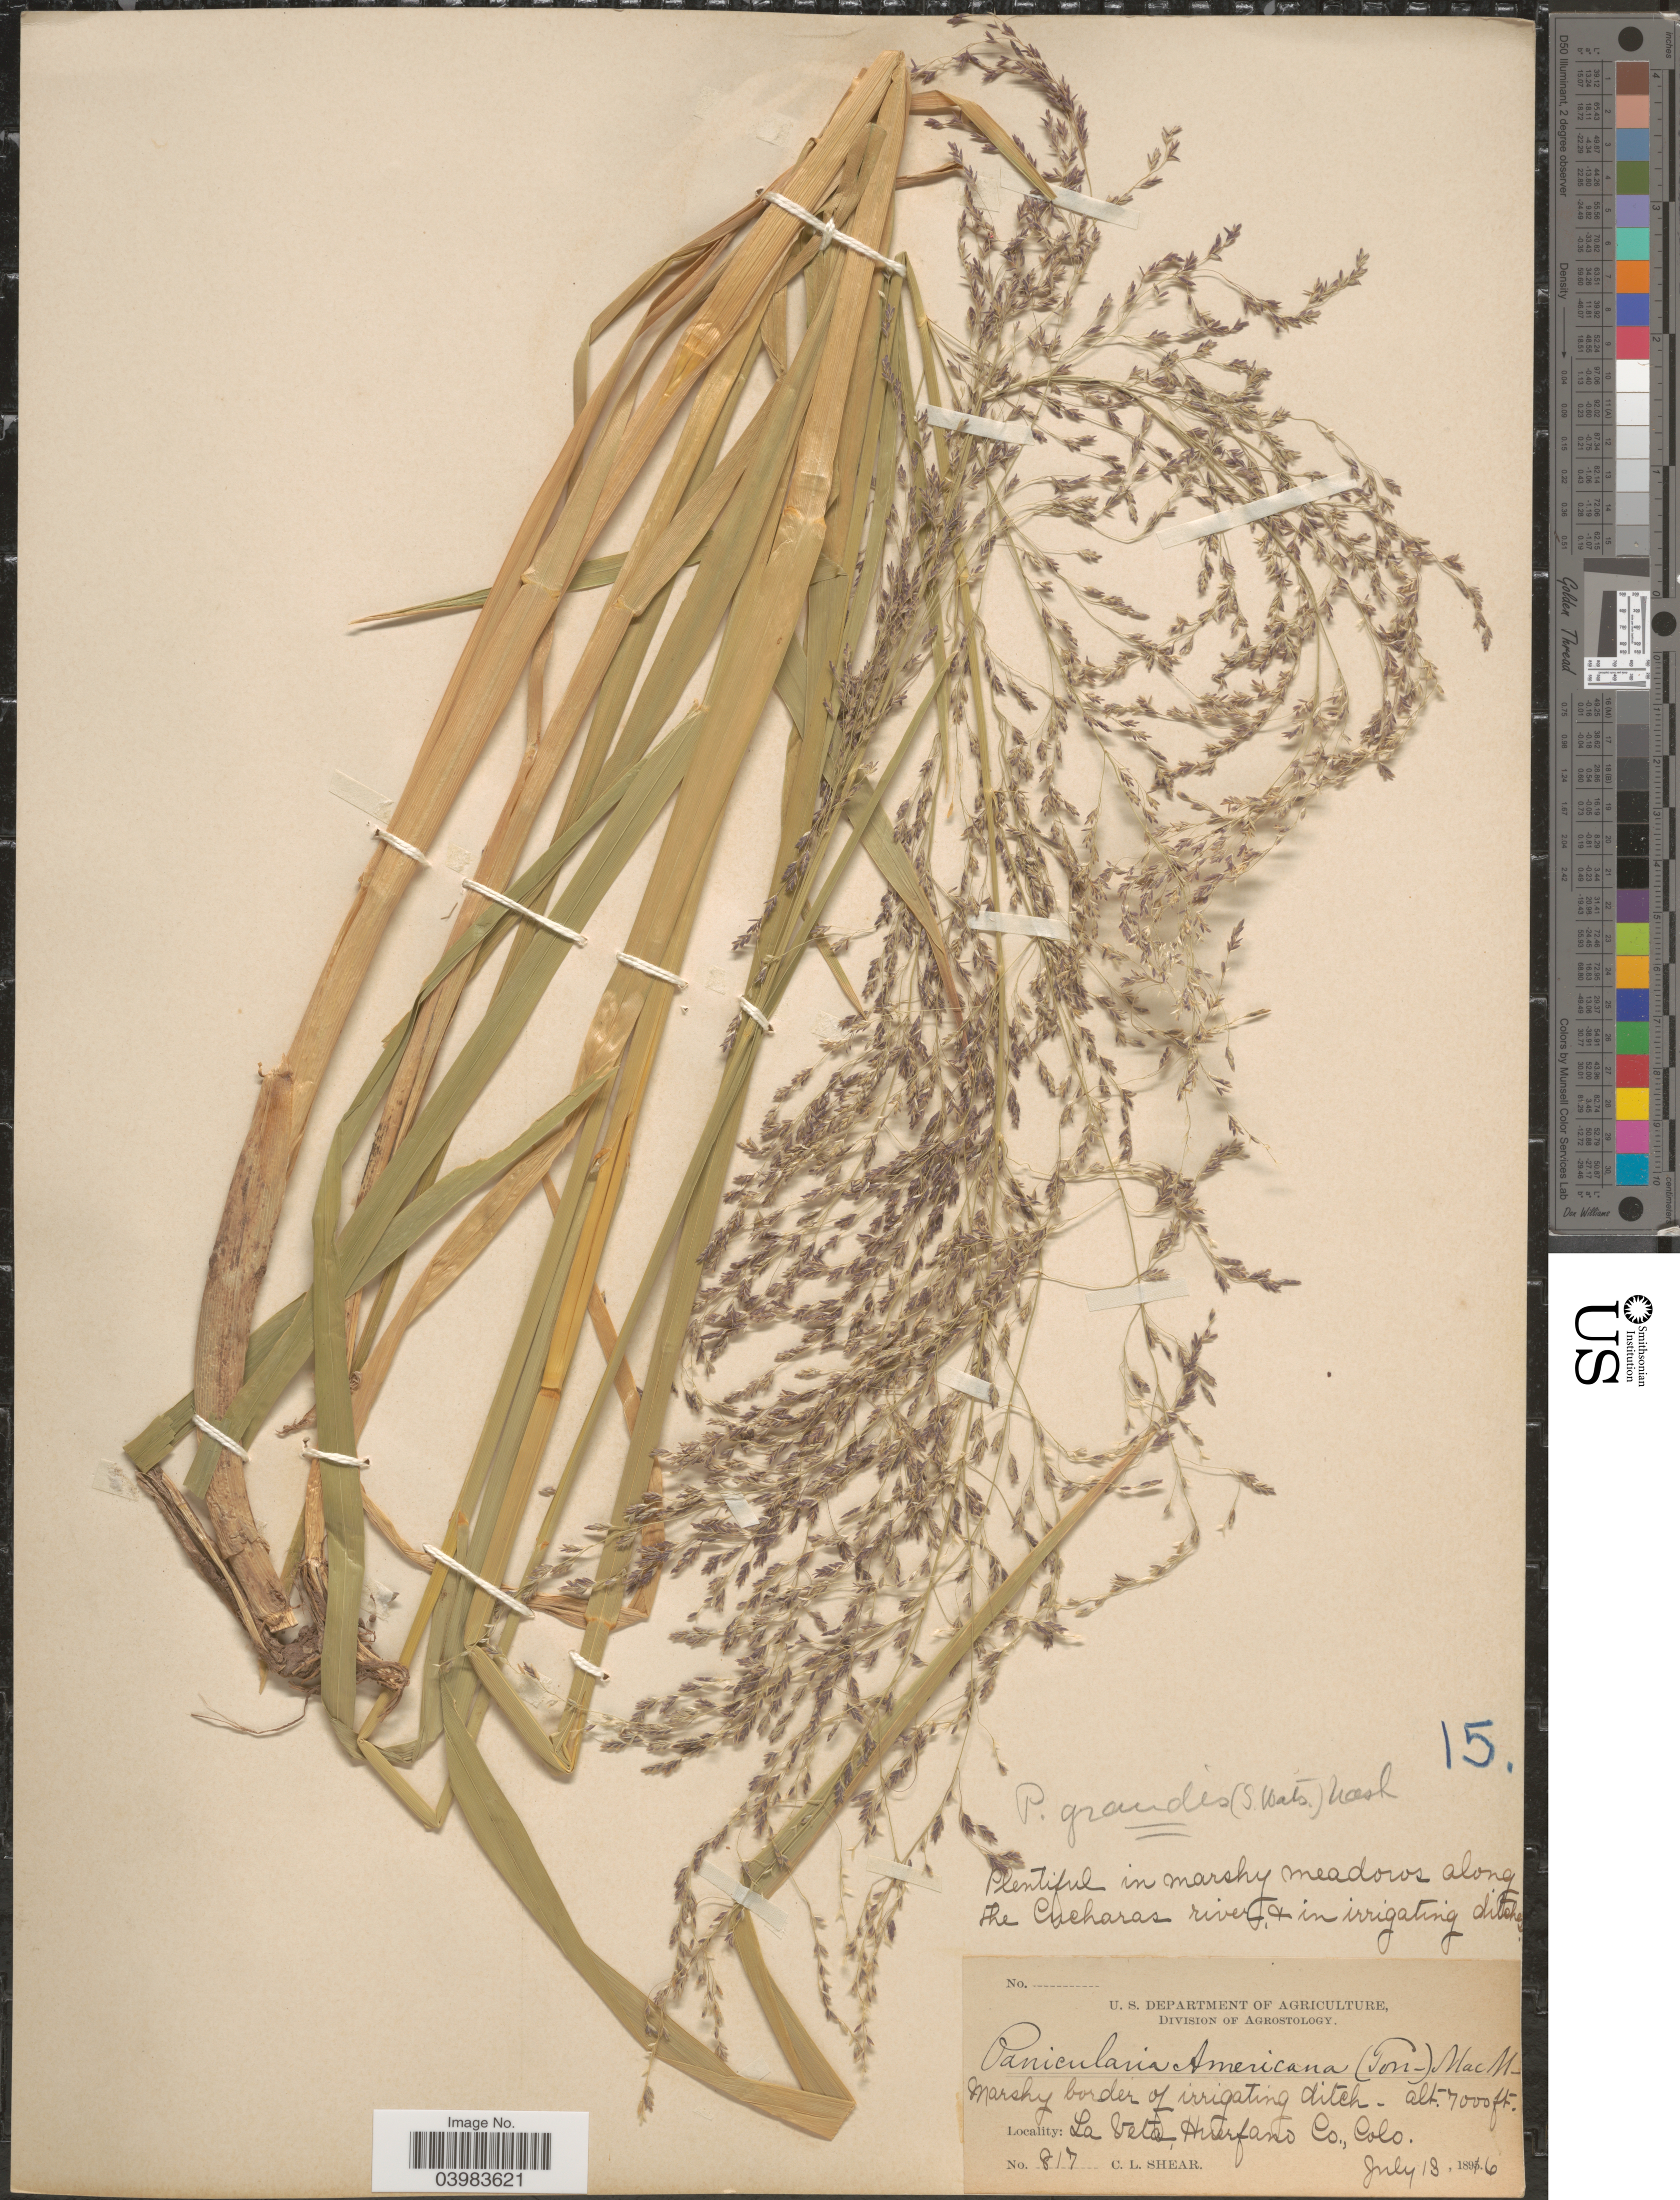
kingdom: Plantae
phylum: Tracheophyta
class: Liliopsida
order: Poales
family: Poaceae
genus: Glyceria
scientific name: Glyceria grandis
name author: S. Watson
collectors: C. L. Shear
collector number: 817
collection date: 1896-07-13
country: United States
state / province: Colorado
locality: Marshy border of irrigating ditch. La Veta Huerfano Co. In marshy meadows along the Cucharas river & in irrigating ditches.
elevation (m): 2134